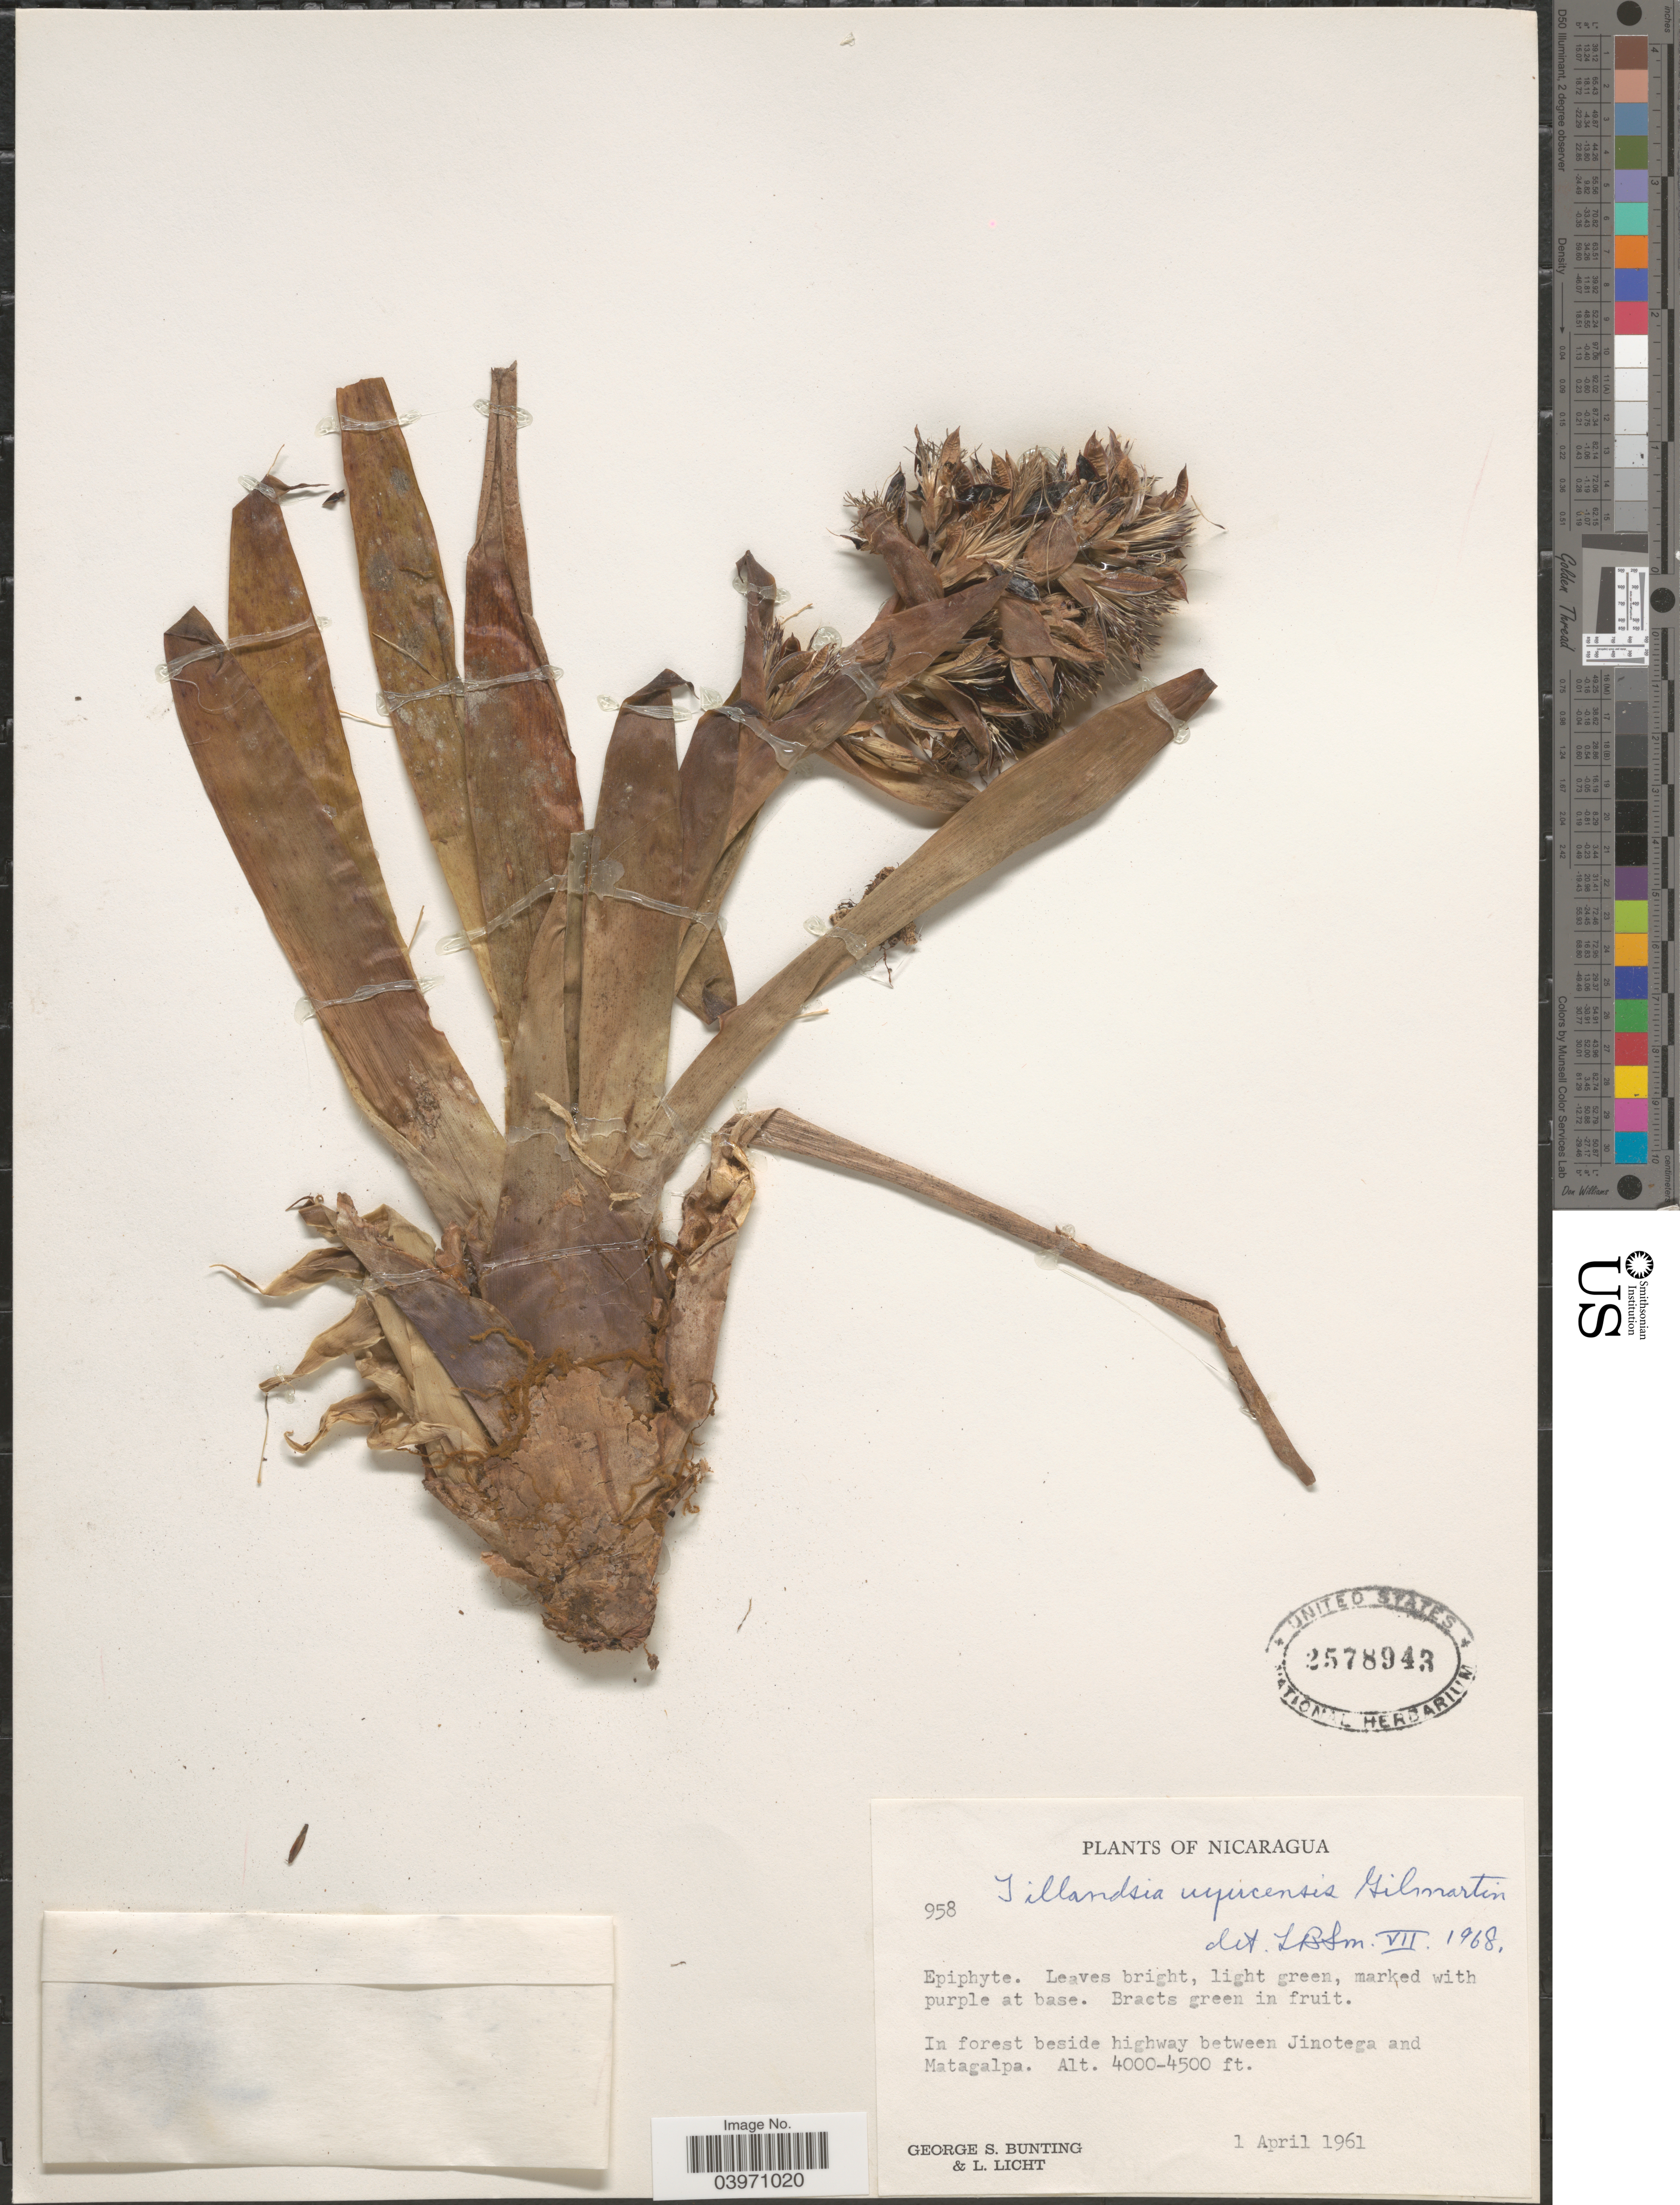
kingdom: Plantae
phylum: Tracheophyta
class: Liliopsida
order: Poales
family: Bromeliaceae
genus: Tillandsia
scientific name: Tillandsia guatemalensis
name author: L.B. Sm.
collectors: G. S. Bunting & L. Licht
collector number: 958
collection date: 1961-04-01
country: Nicaragua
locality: In forest beside highway between Jinotega and Matagalpa.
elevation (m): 1219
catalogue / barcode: US 2578943